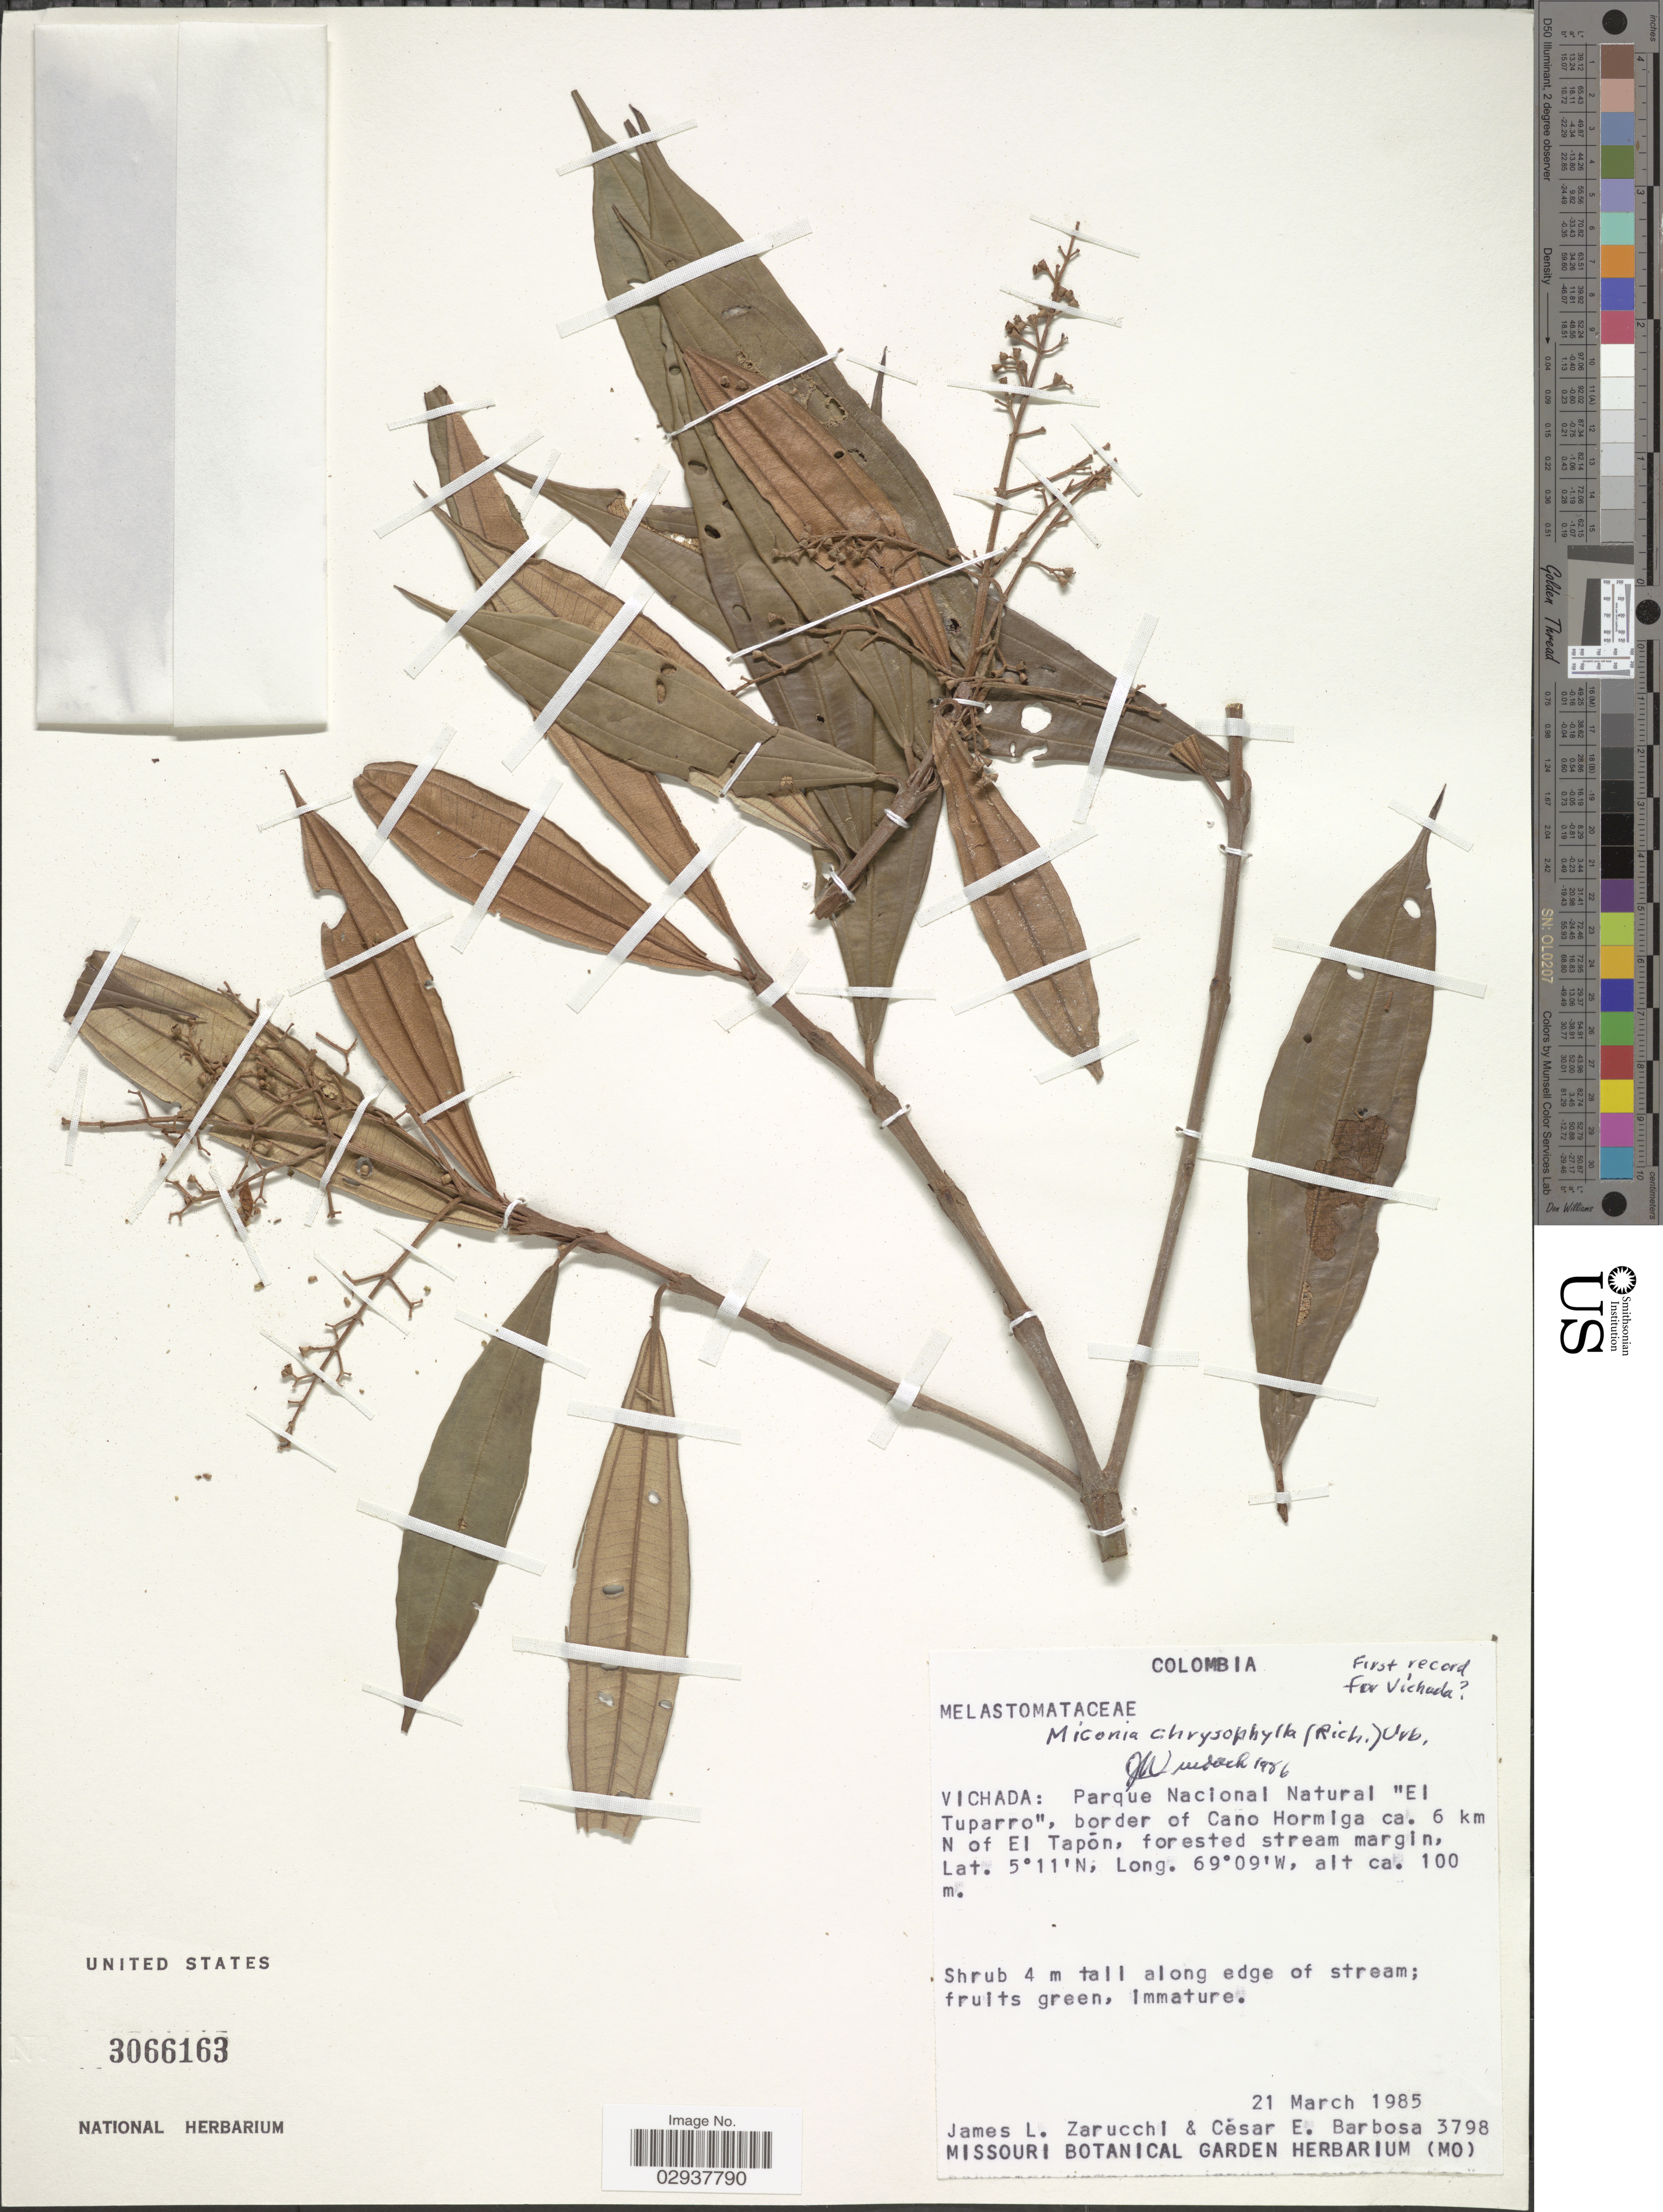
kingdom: Plantae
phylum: Tracheophyta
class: Magnoliopsida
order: Myrtales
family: Melastomataceae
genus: Miconia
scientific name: Miconia chrysophylla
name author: (Rich.) Urb.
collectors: J. L. Zarucchi & C. E. Barbosa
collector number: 3798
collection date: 1985-03-21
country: Colombia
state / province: Vichada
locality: Parque Nacional Natural "El Tuparro", border of Cano Hormiga ca. 6 km N of El Tapón, forested stream margin.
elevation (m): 100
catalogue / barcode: US 3066163